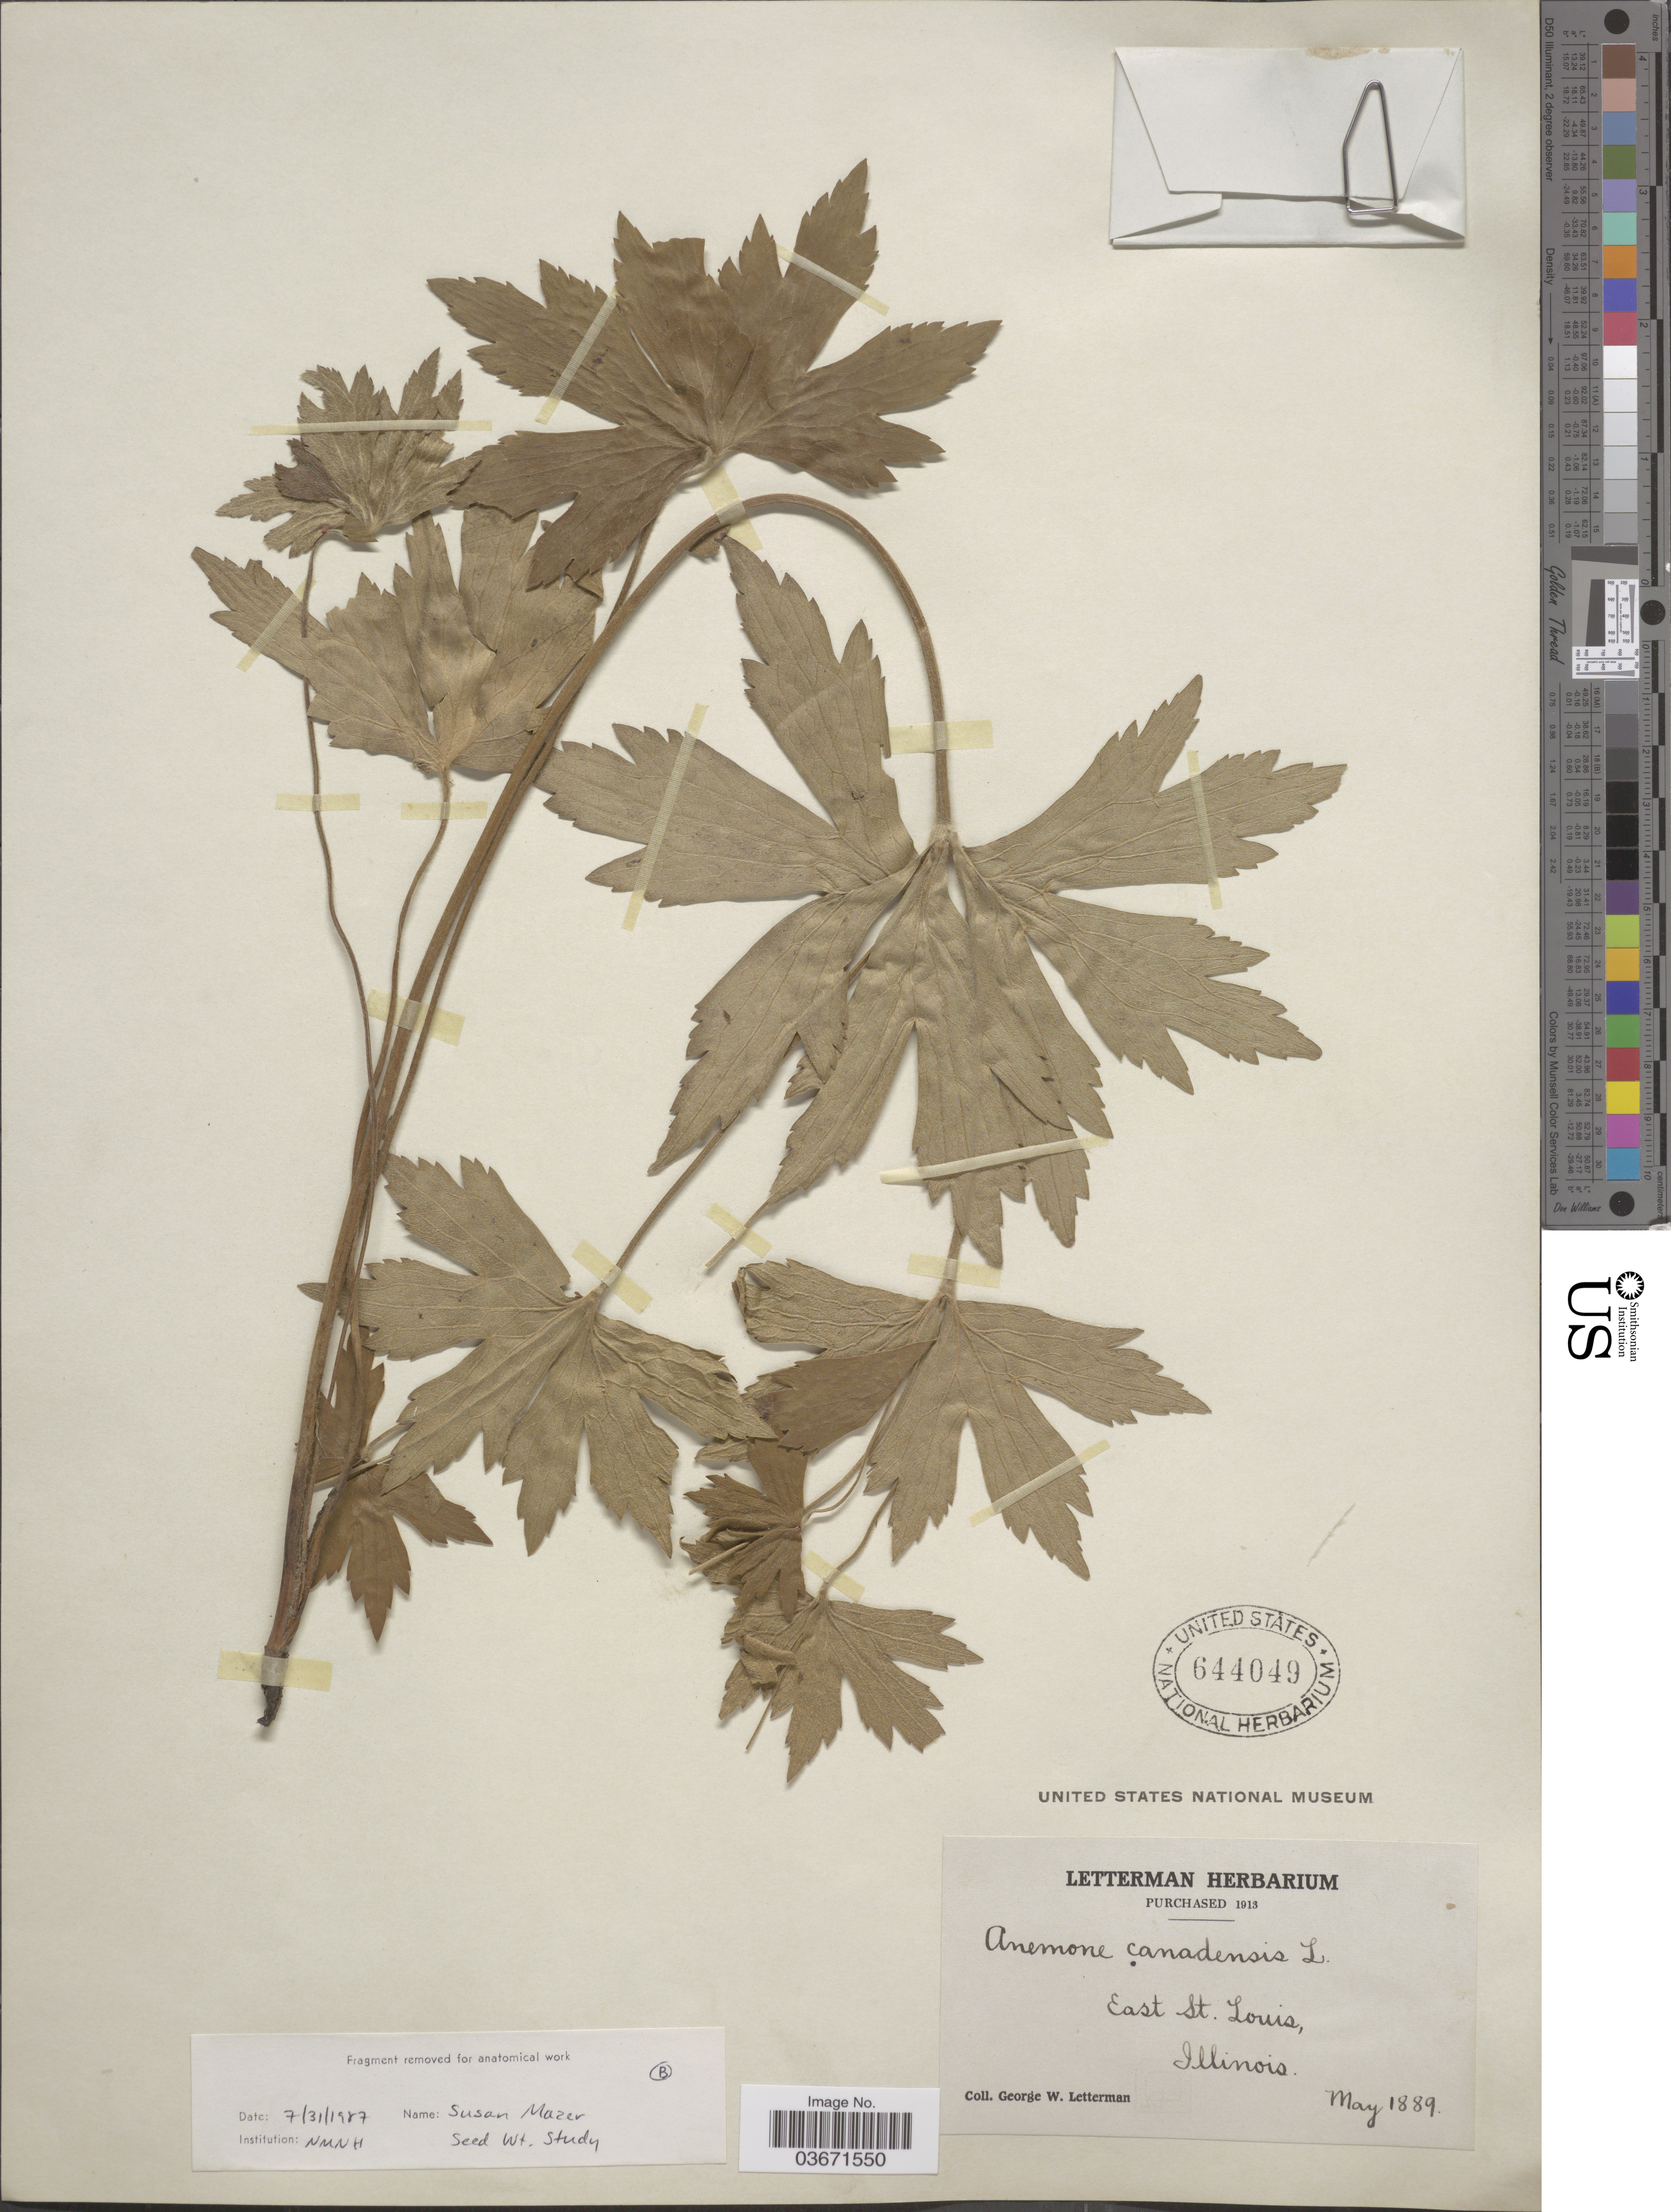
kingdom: Plantae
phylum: Tracheophyta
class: Magnoliopsida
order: Ranunculales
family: Ranunculaceae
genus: Anemone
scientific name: Anemone canadensis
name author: L.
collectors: G. W. Letterman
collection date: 1889-05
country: United States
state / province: Illinois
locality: East St. Louis.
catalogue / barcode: US 644049